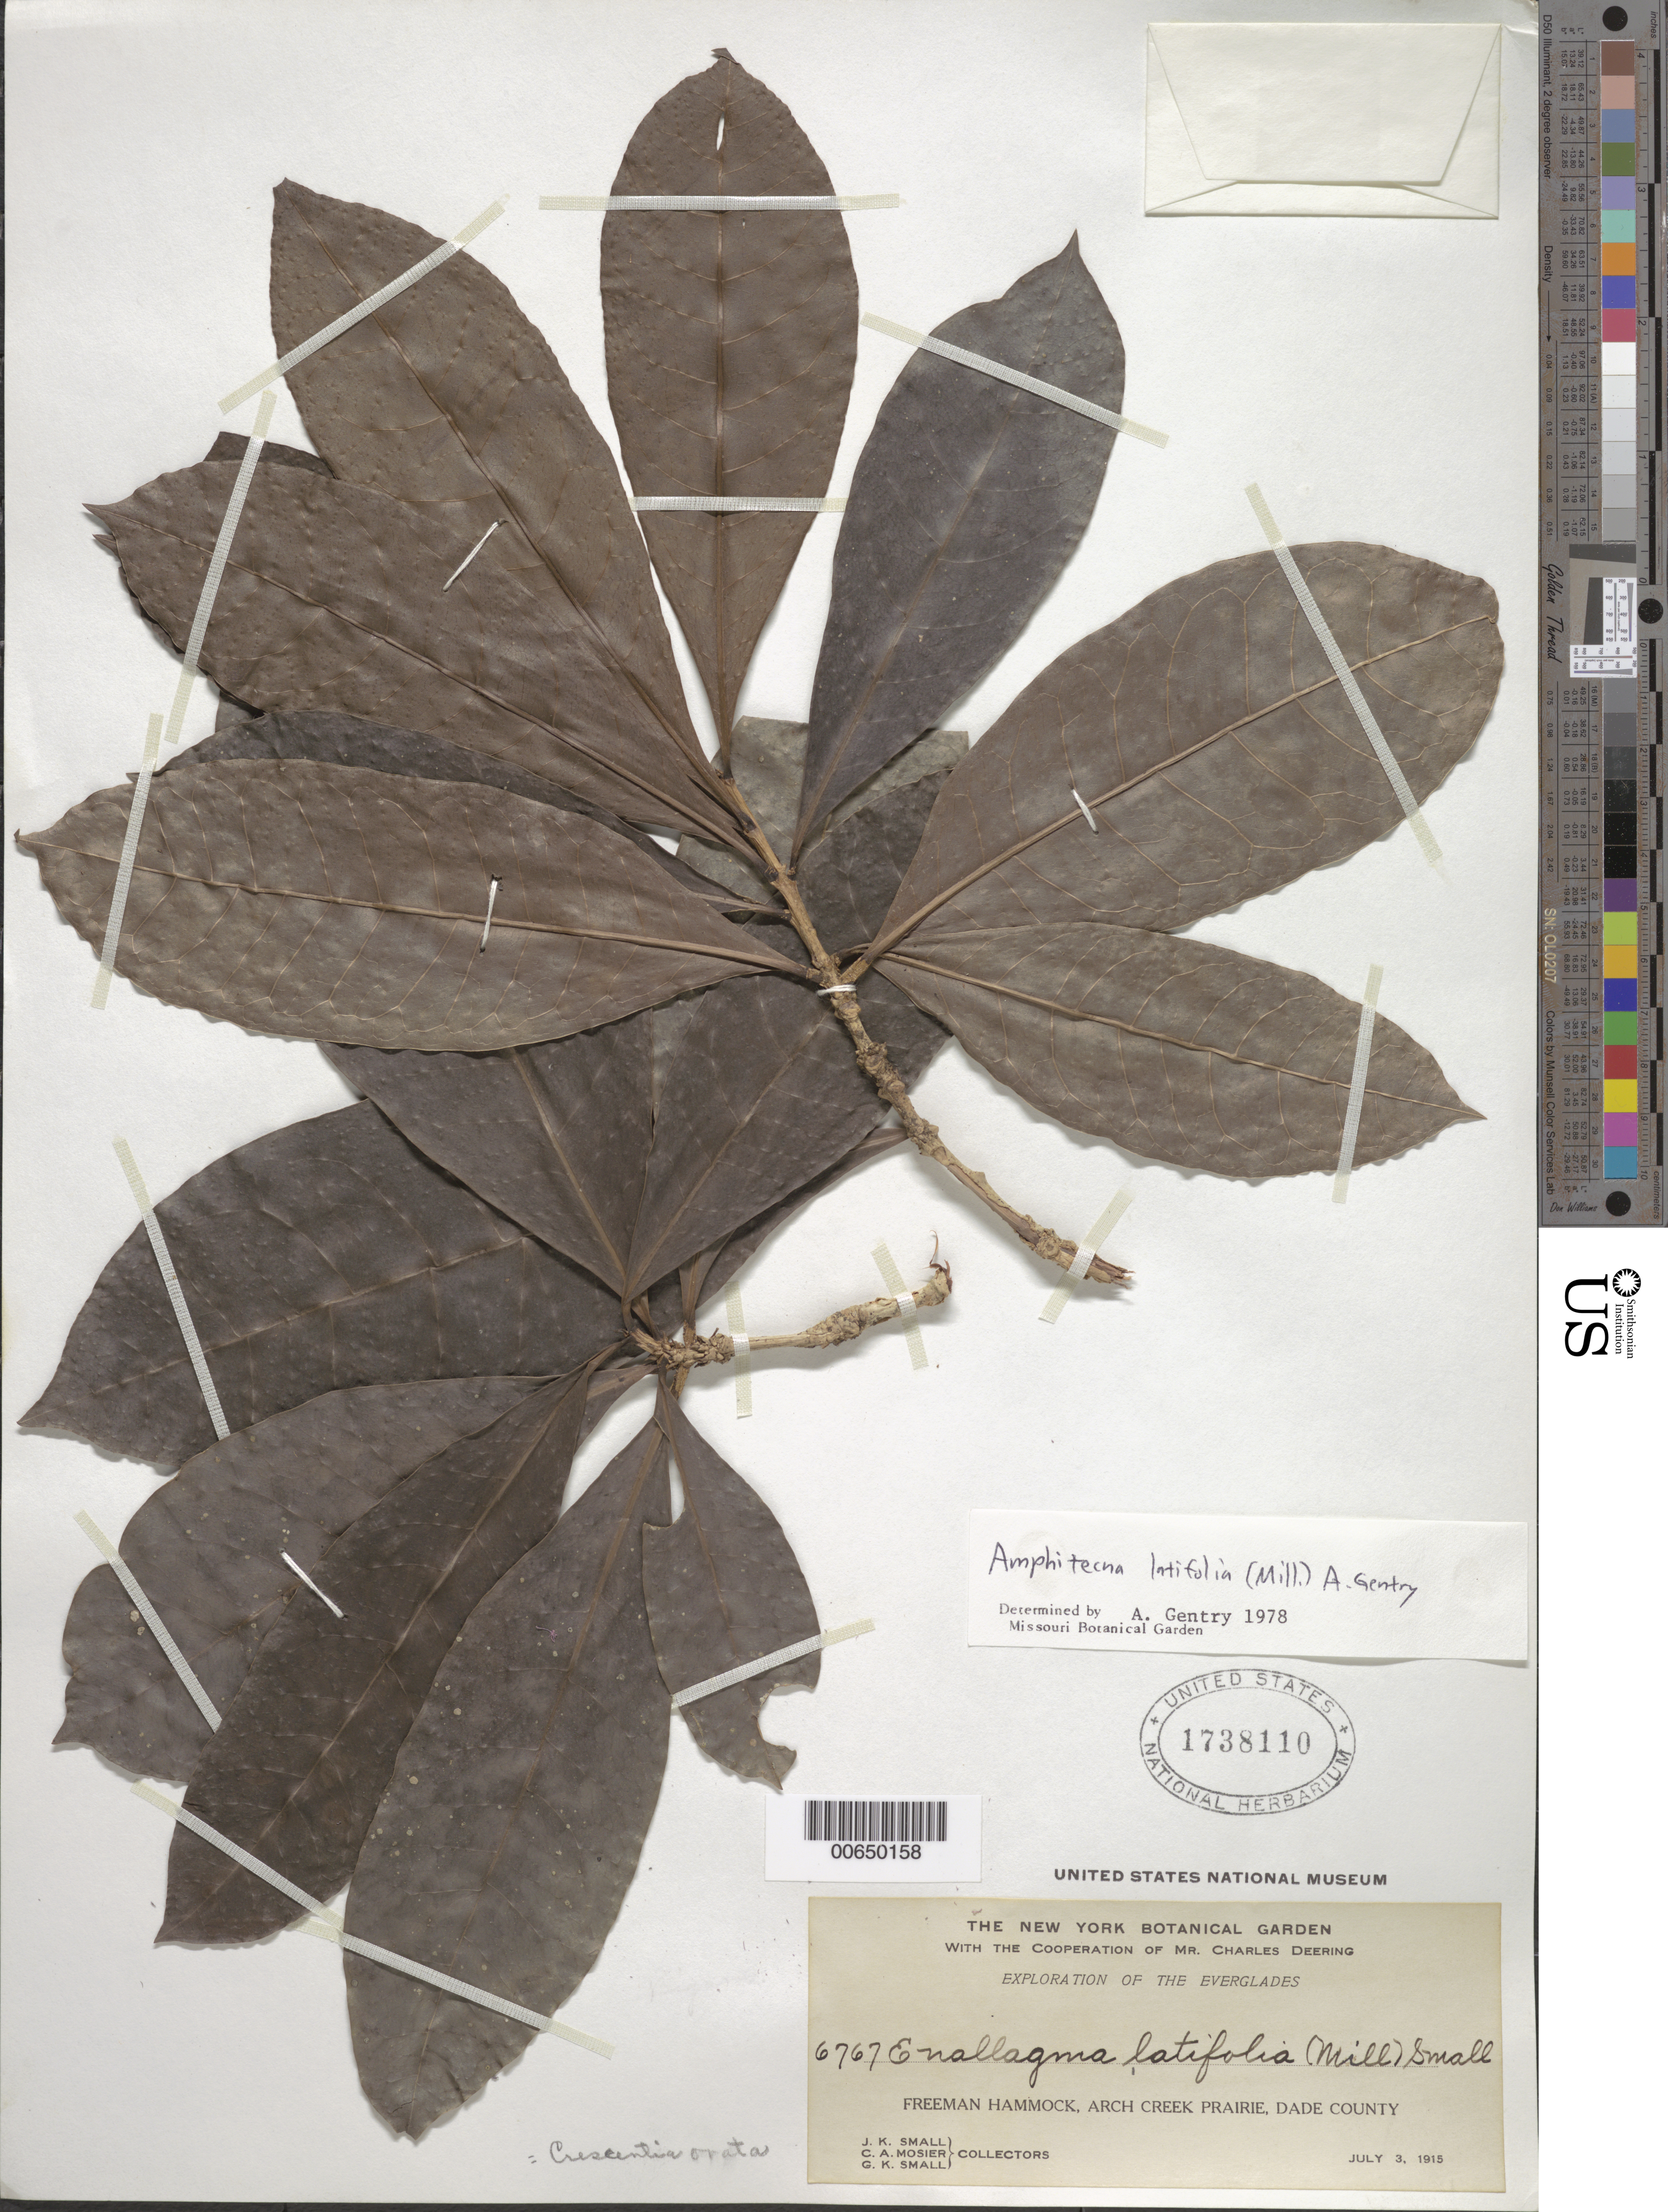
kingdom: Plantae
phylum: Tracheophyta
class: Magnoliopsida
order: Lamiales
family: Bignoniaceae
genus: Amphitecna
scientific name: Amphitecna latifolia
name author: (Mill.) A.H. Gentry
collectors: J. K. Small, C. A. Mosier & G. K. Small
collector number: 6767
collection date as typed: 07 Mar 1915 or 03 Jul 1915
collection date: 1915-03-07 or 1915-07-03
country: United States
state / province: Florida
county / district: Dade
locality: Freeman Hammock, Arch Creek Prairie.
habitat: Prairie.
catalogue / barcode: US 1738110